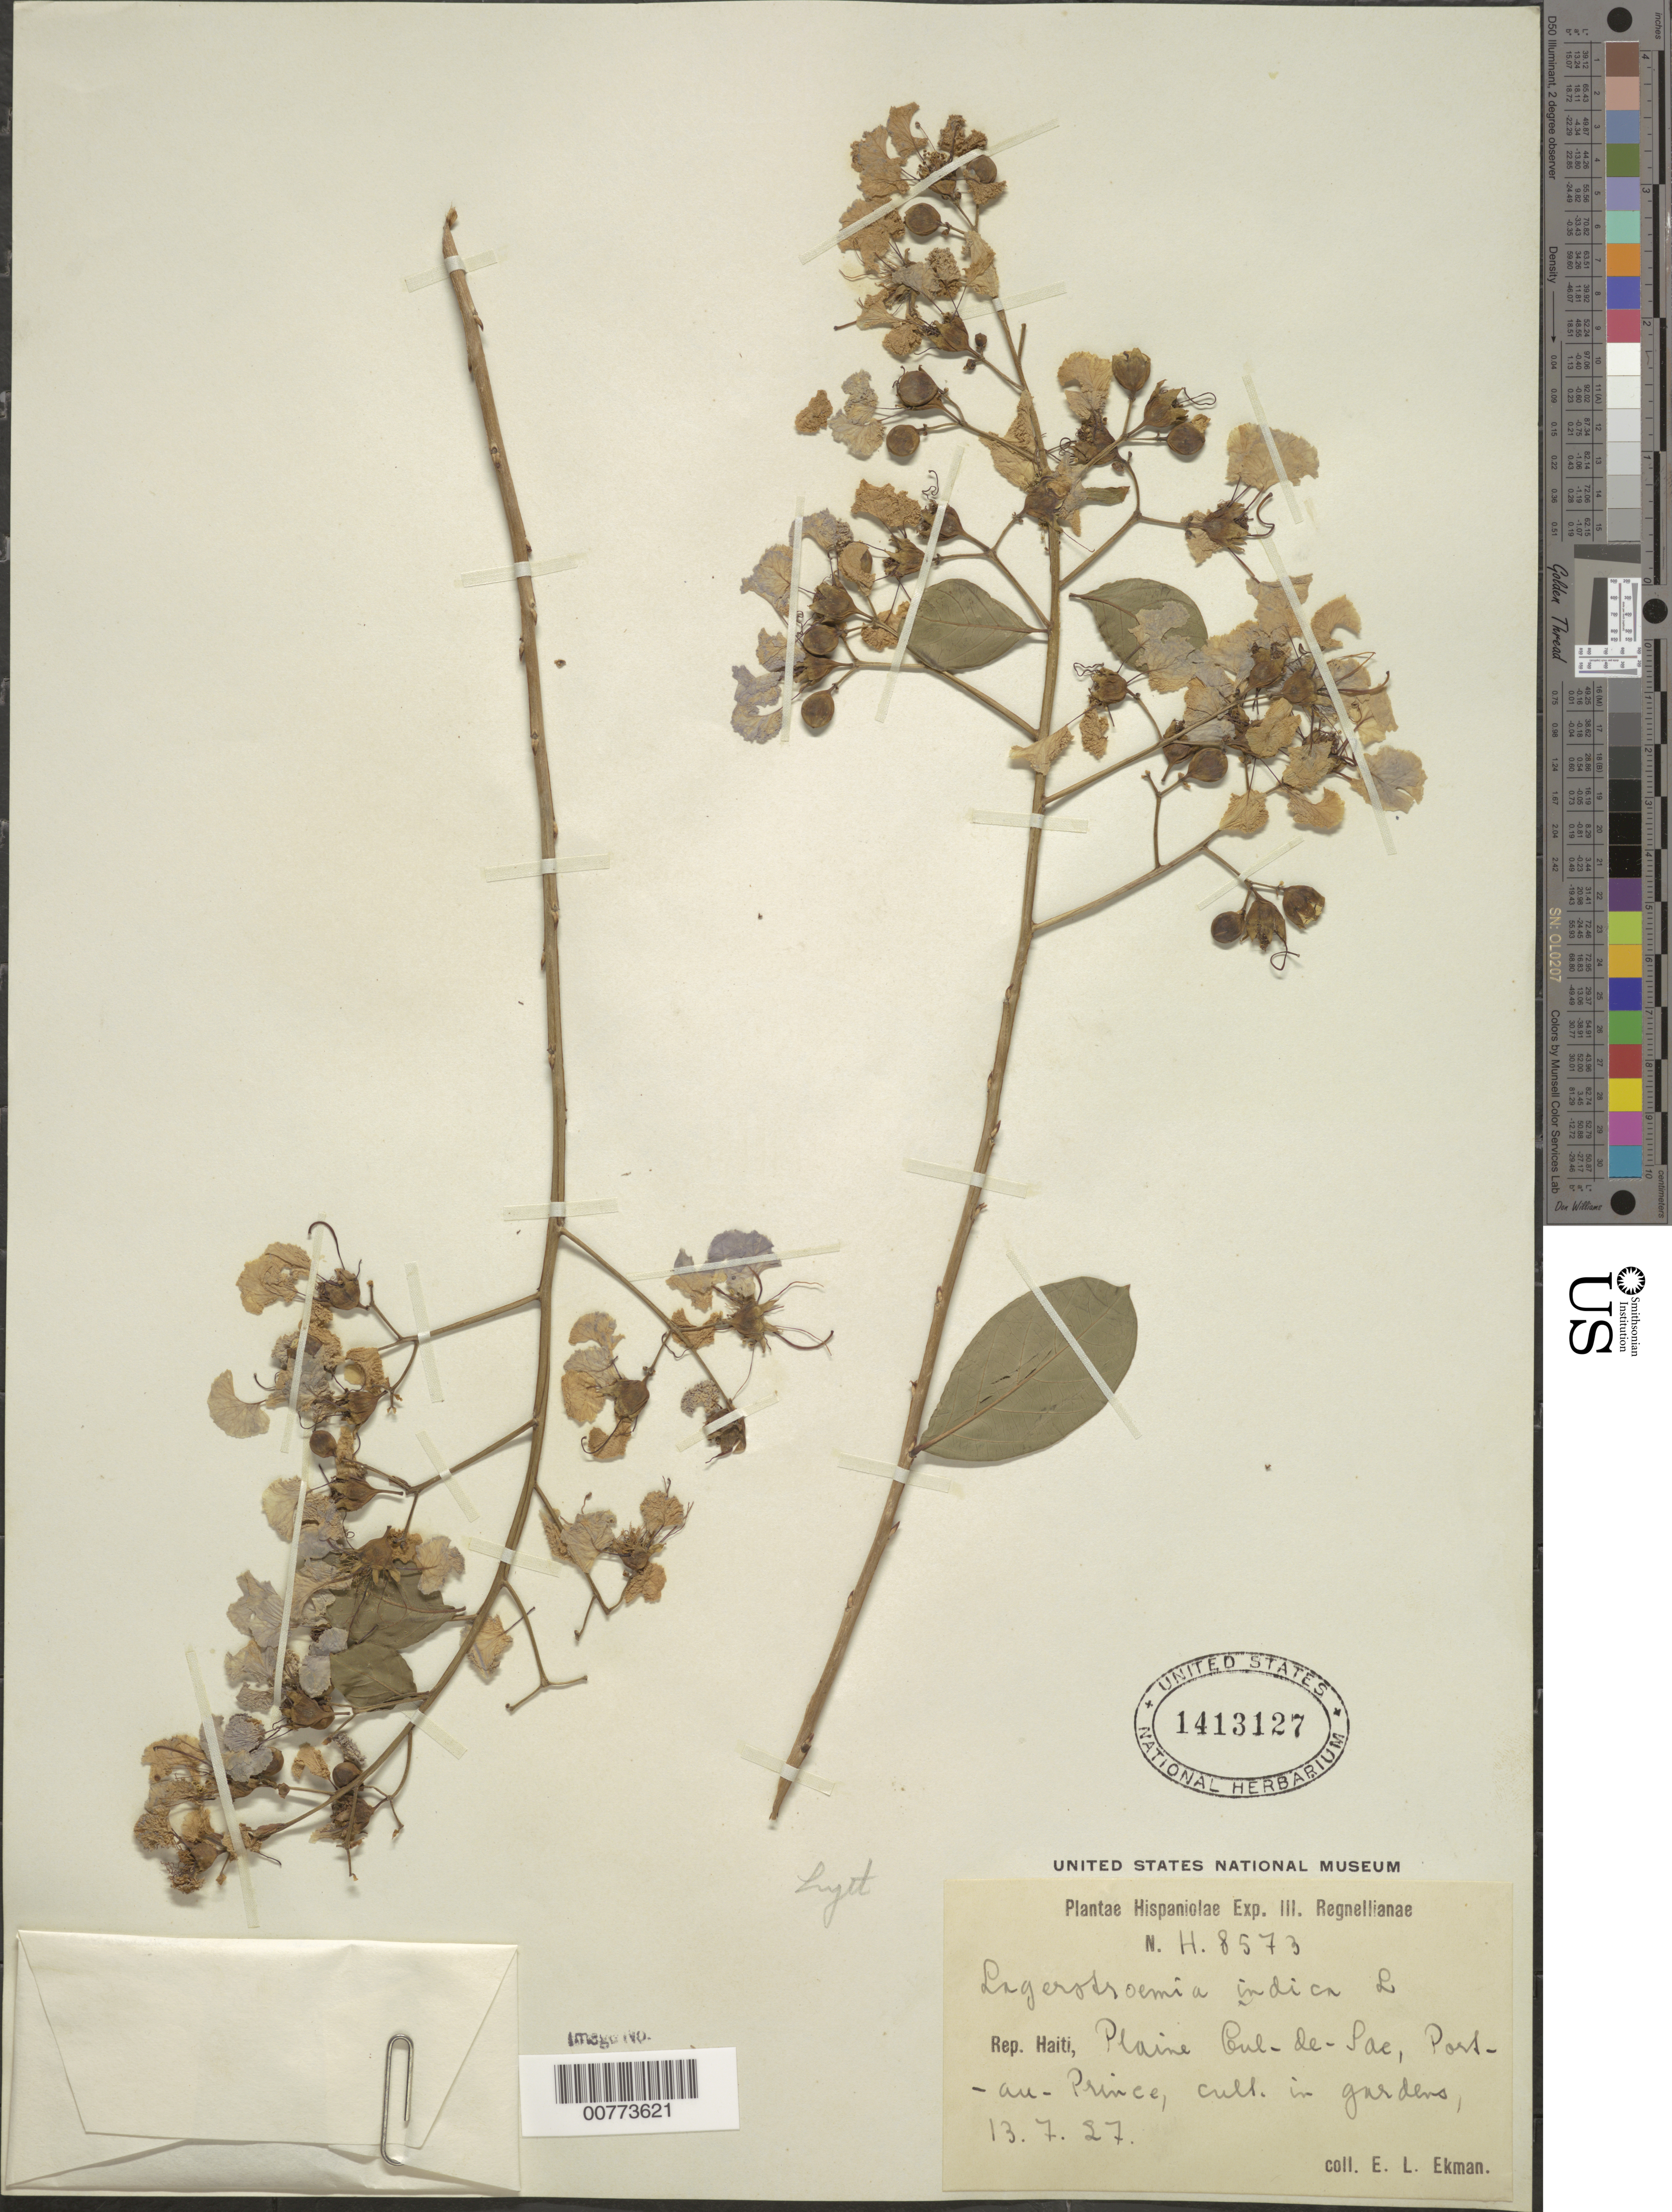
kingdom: Plantae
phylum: Tracheophyta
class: Magnoliopsida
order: Myrtales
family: Lythraceae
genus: Lagerstroemia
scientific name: Lagerstroemia indica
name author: L.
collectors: E. L. Ekman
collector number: H 8573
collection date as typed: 13 Jul 1927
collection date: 1927-07-13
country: Haiti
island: Hispaniola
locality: Plaine Cul-de-Sac, Port-au-Prince.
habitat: Gardens.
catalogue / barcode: US 1413127